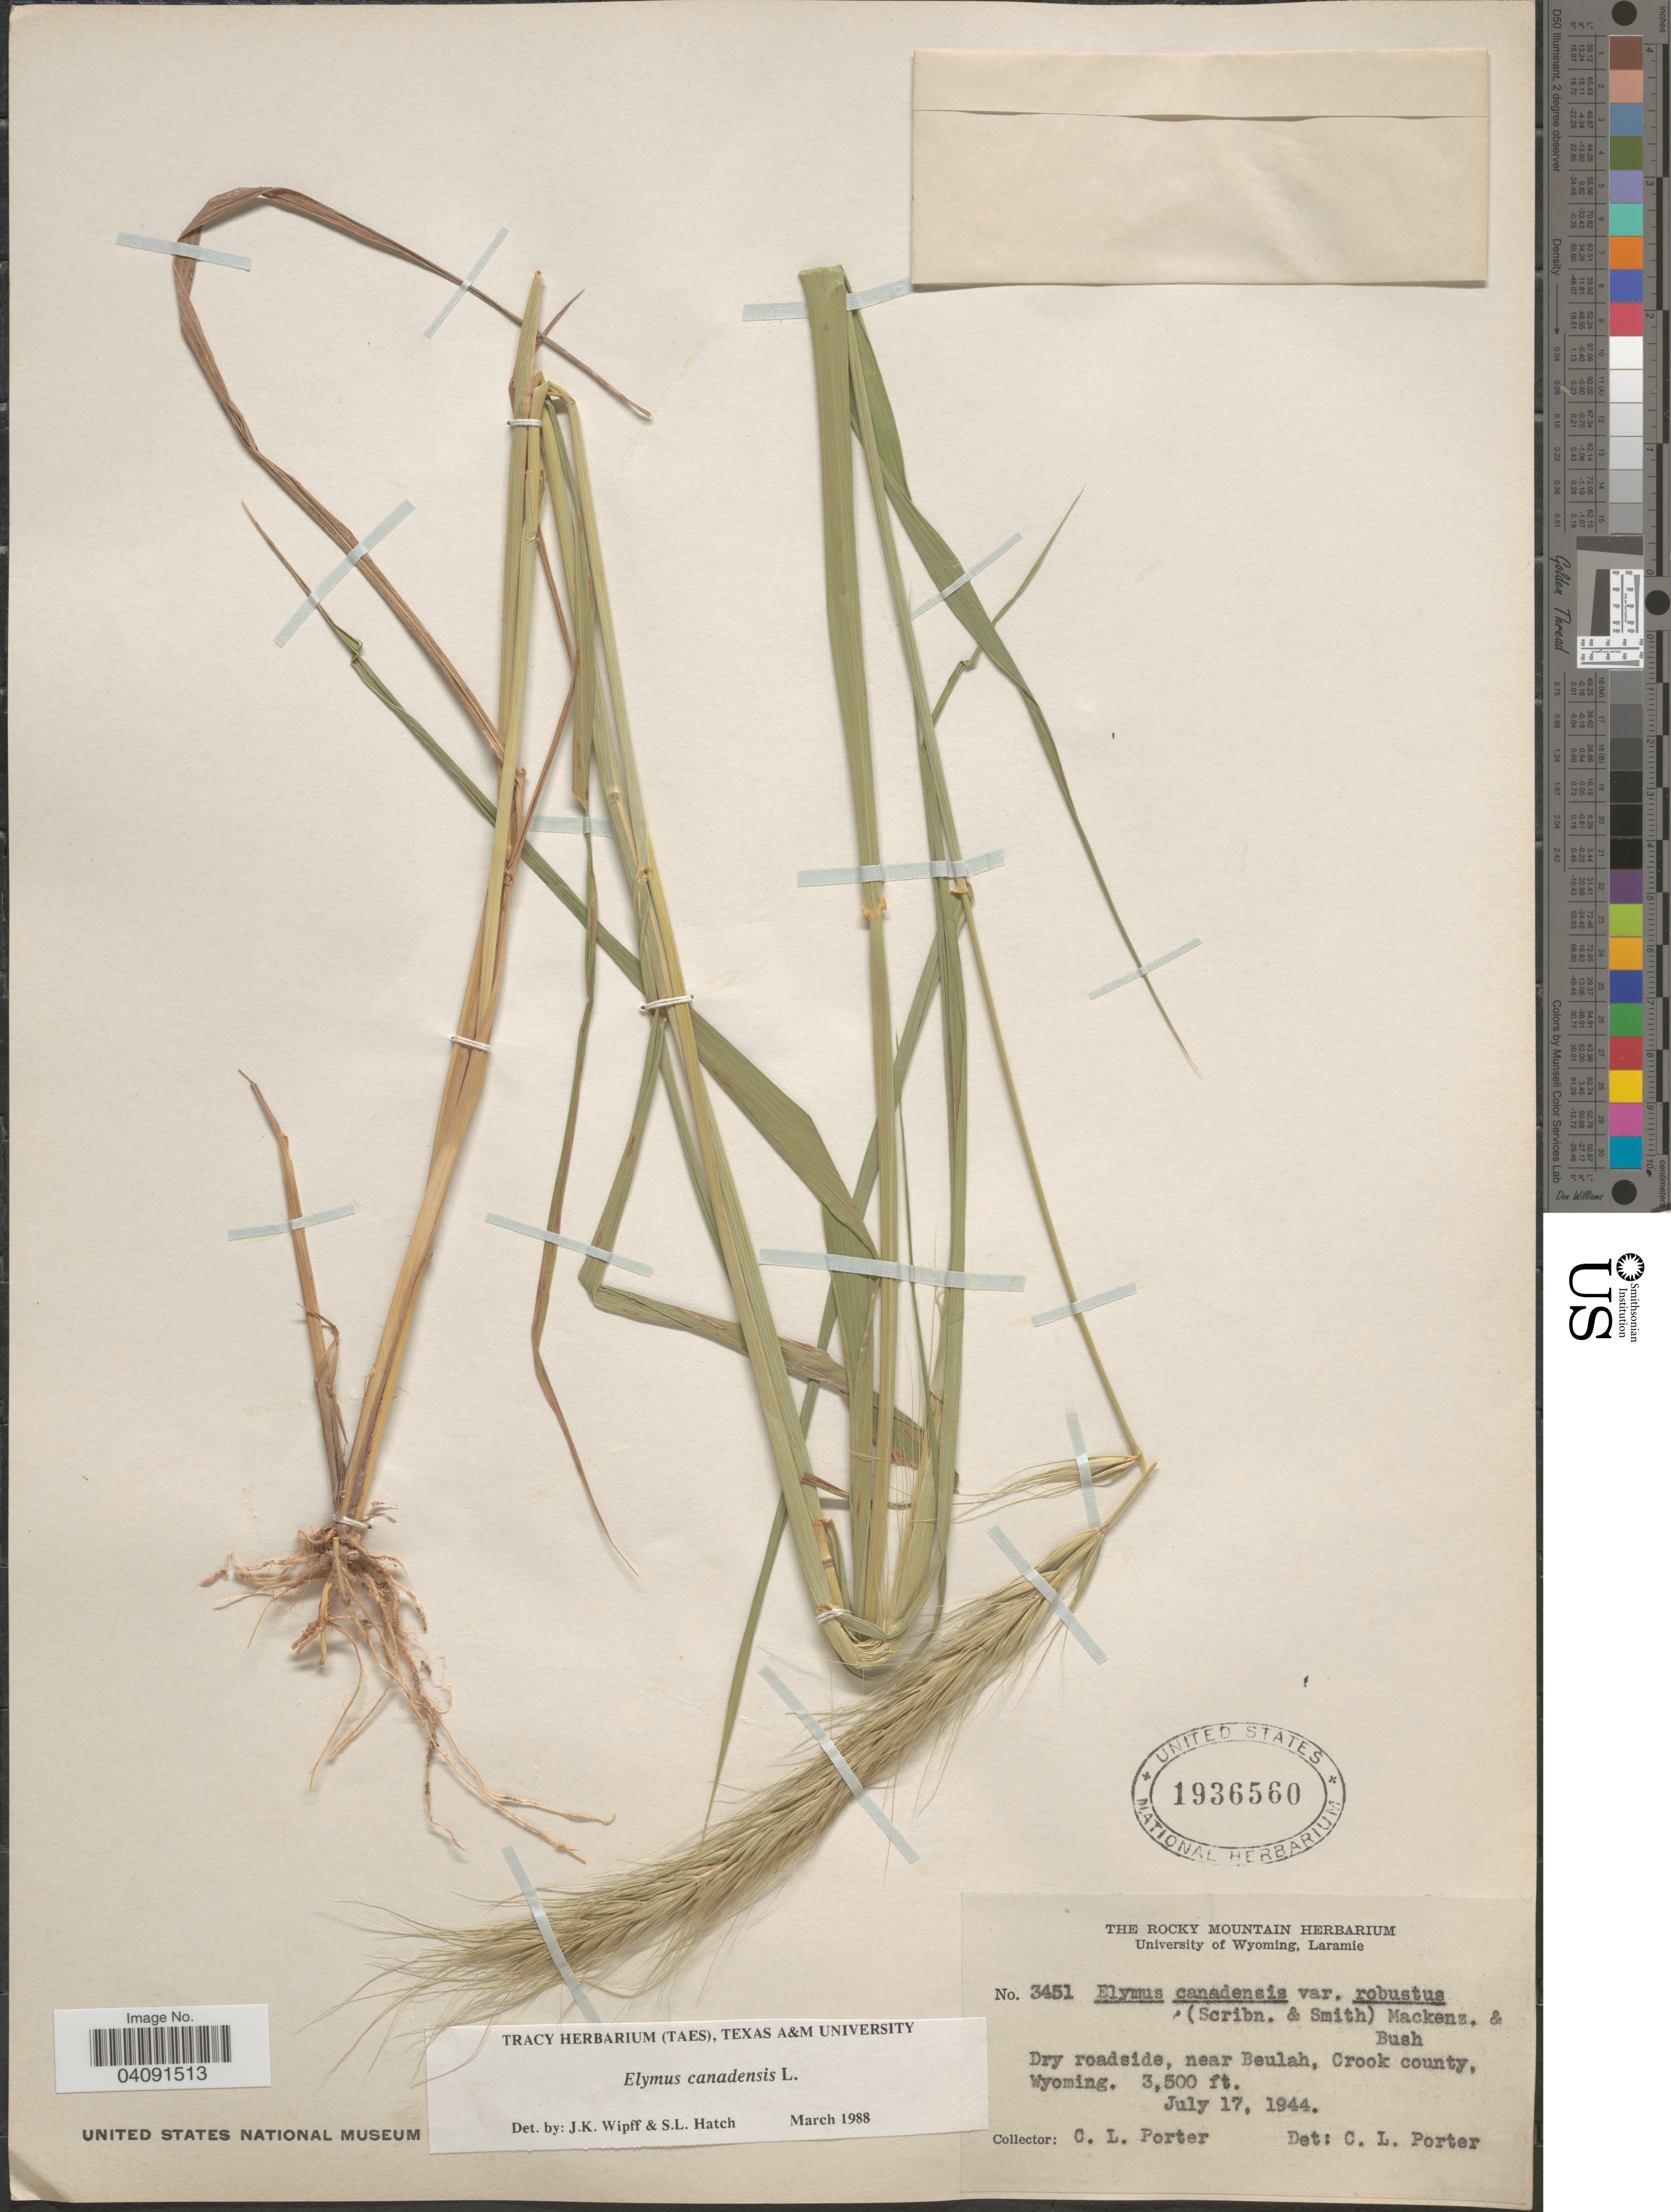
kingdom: Plantae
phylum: Tracheophyta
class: Liliopsida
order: Poales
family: Poaceae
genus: Elymus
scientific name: Elymus canadensis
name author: L.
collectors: C. L. Porter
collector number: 3451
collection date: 1944-07-17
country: United States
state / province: Wyoming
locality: Dry roadside, near Beulah, Crook county.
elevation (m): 1067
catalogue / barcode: US 1936560